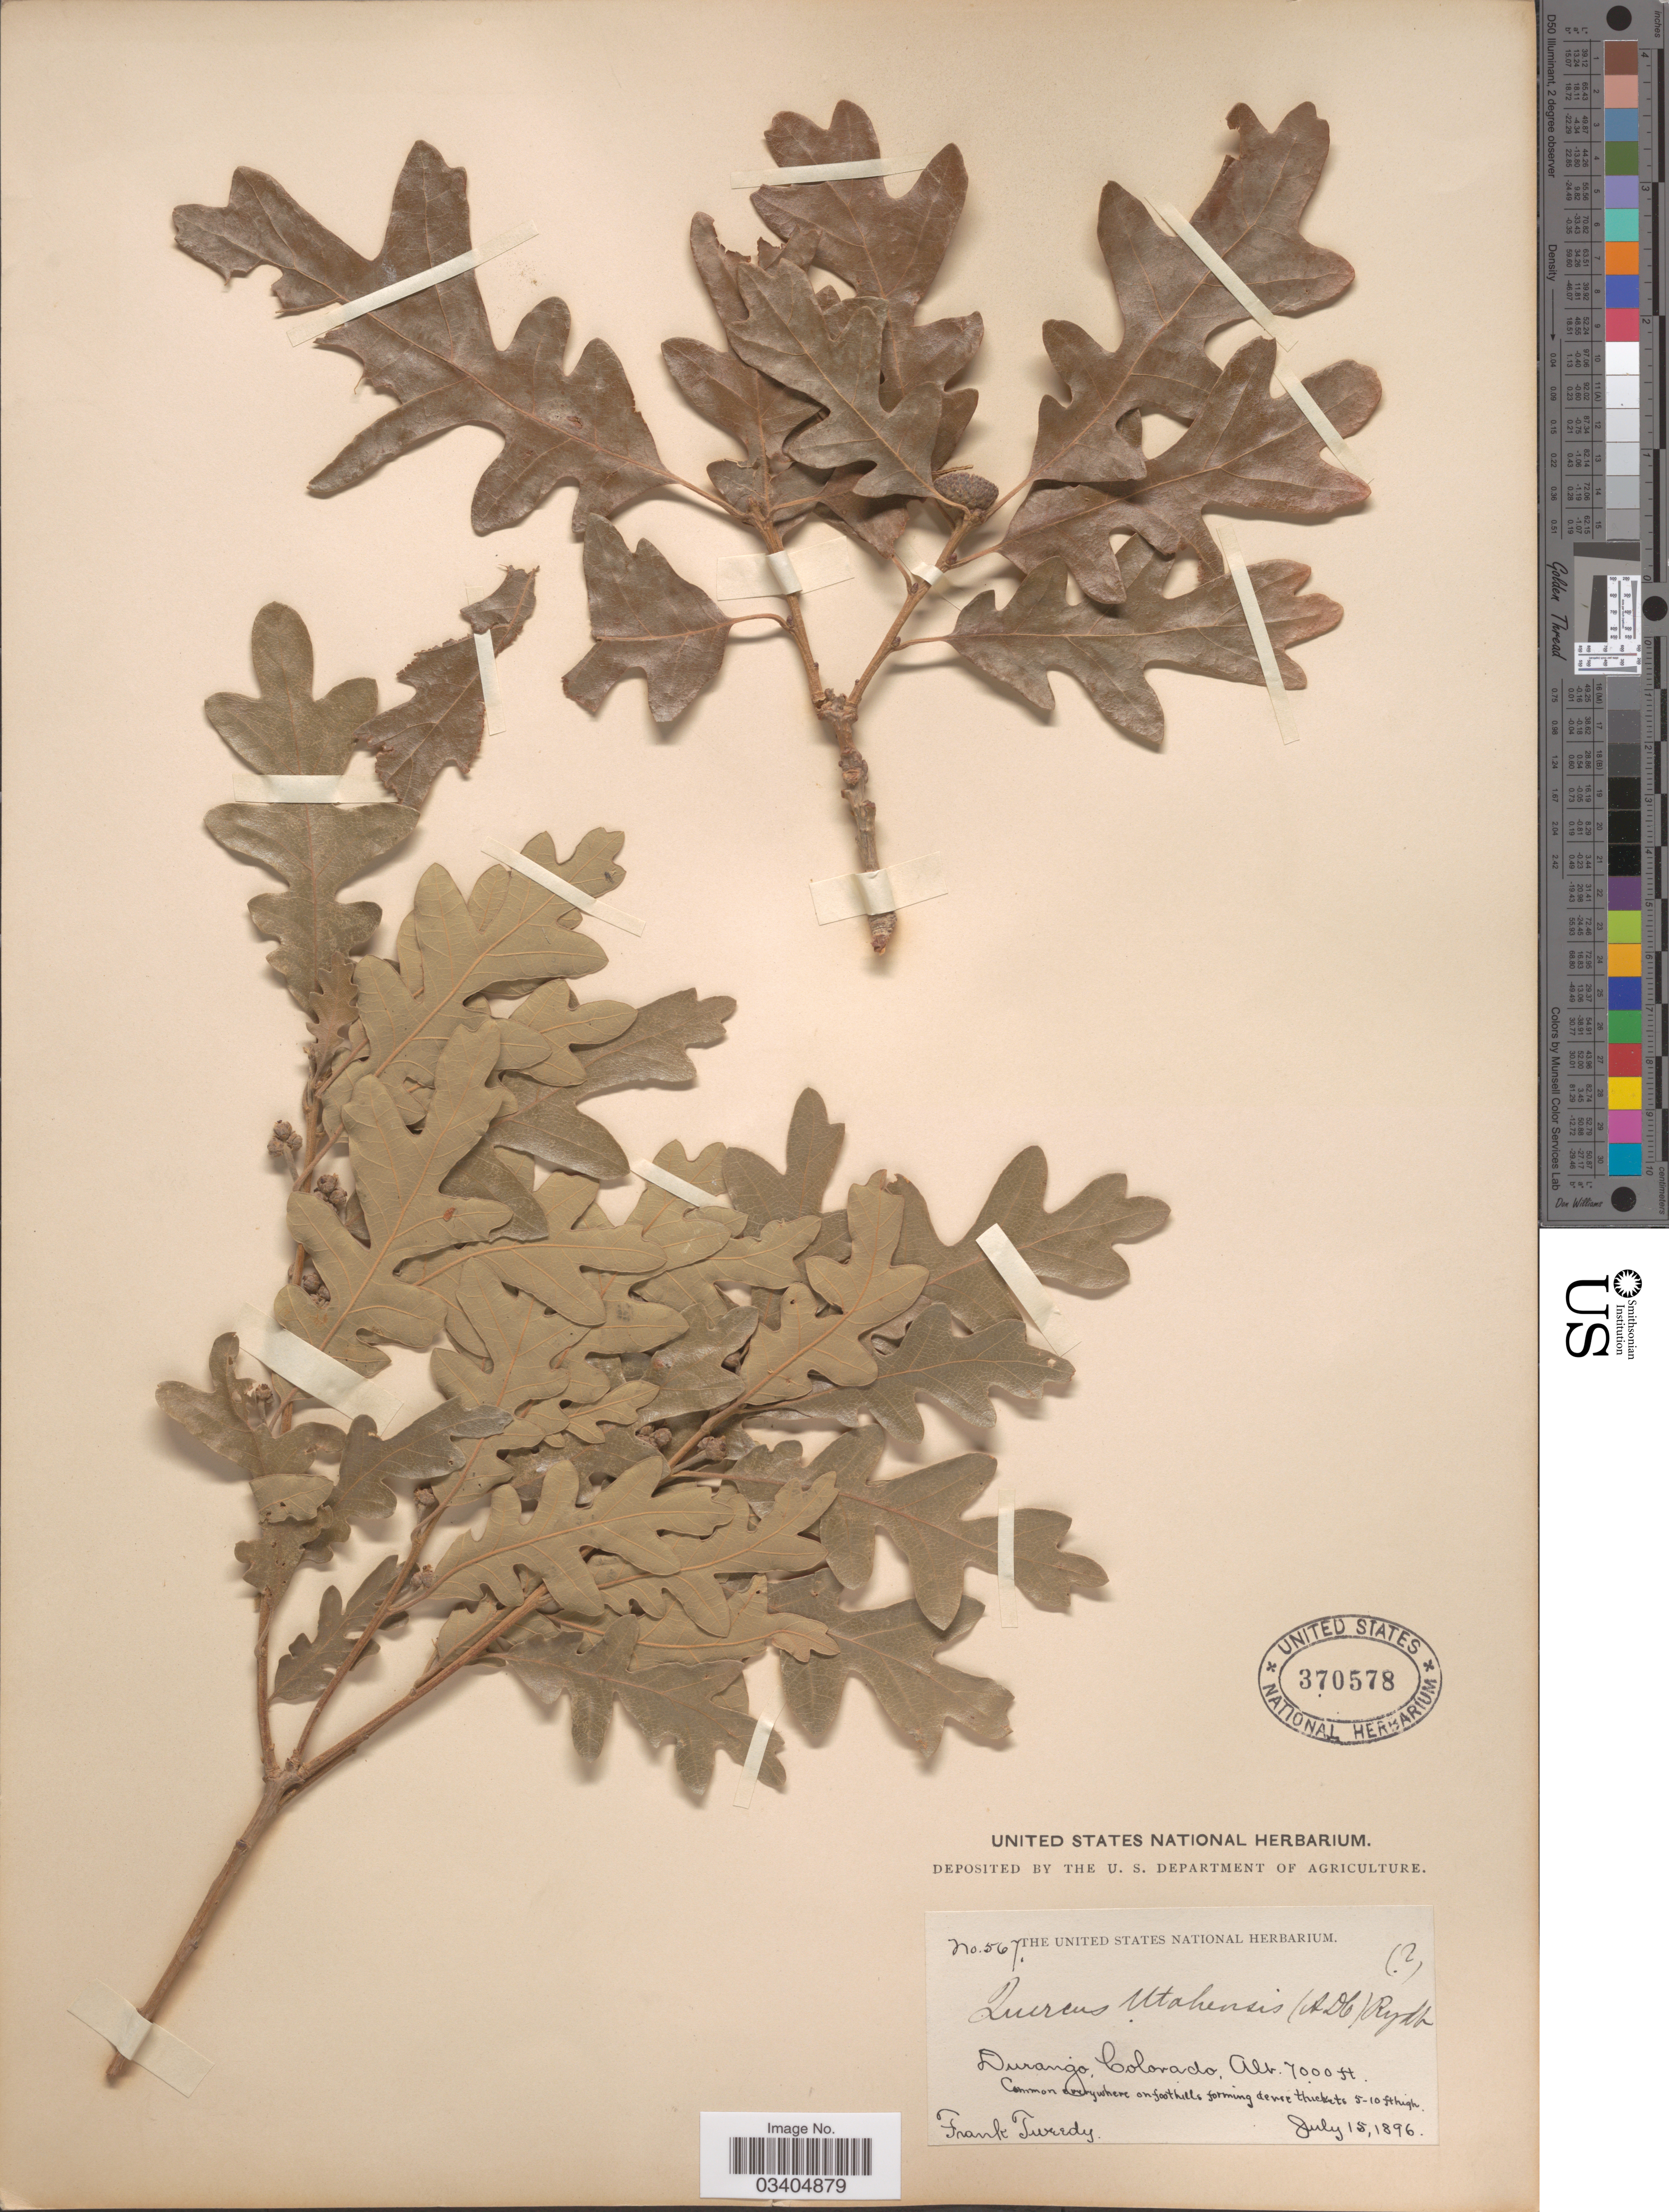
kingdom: Plantae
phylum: Tracheophyta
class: Magnoliopsida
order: Fagales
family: Fagaceae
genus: Quercus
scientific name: Quercus gambelii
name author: Nutt.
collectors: F. Tweedy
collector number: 567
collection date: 1896-07-15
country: United States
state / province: Colorado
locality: Durango.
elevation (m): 2134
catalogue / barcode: US 370578